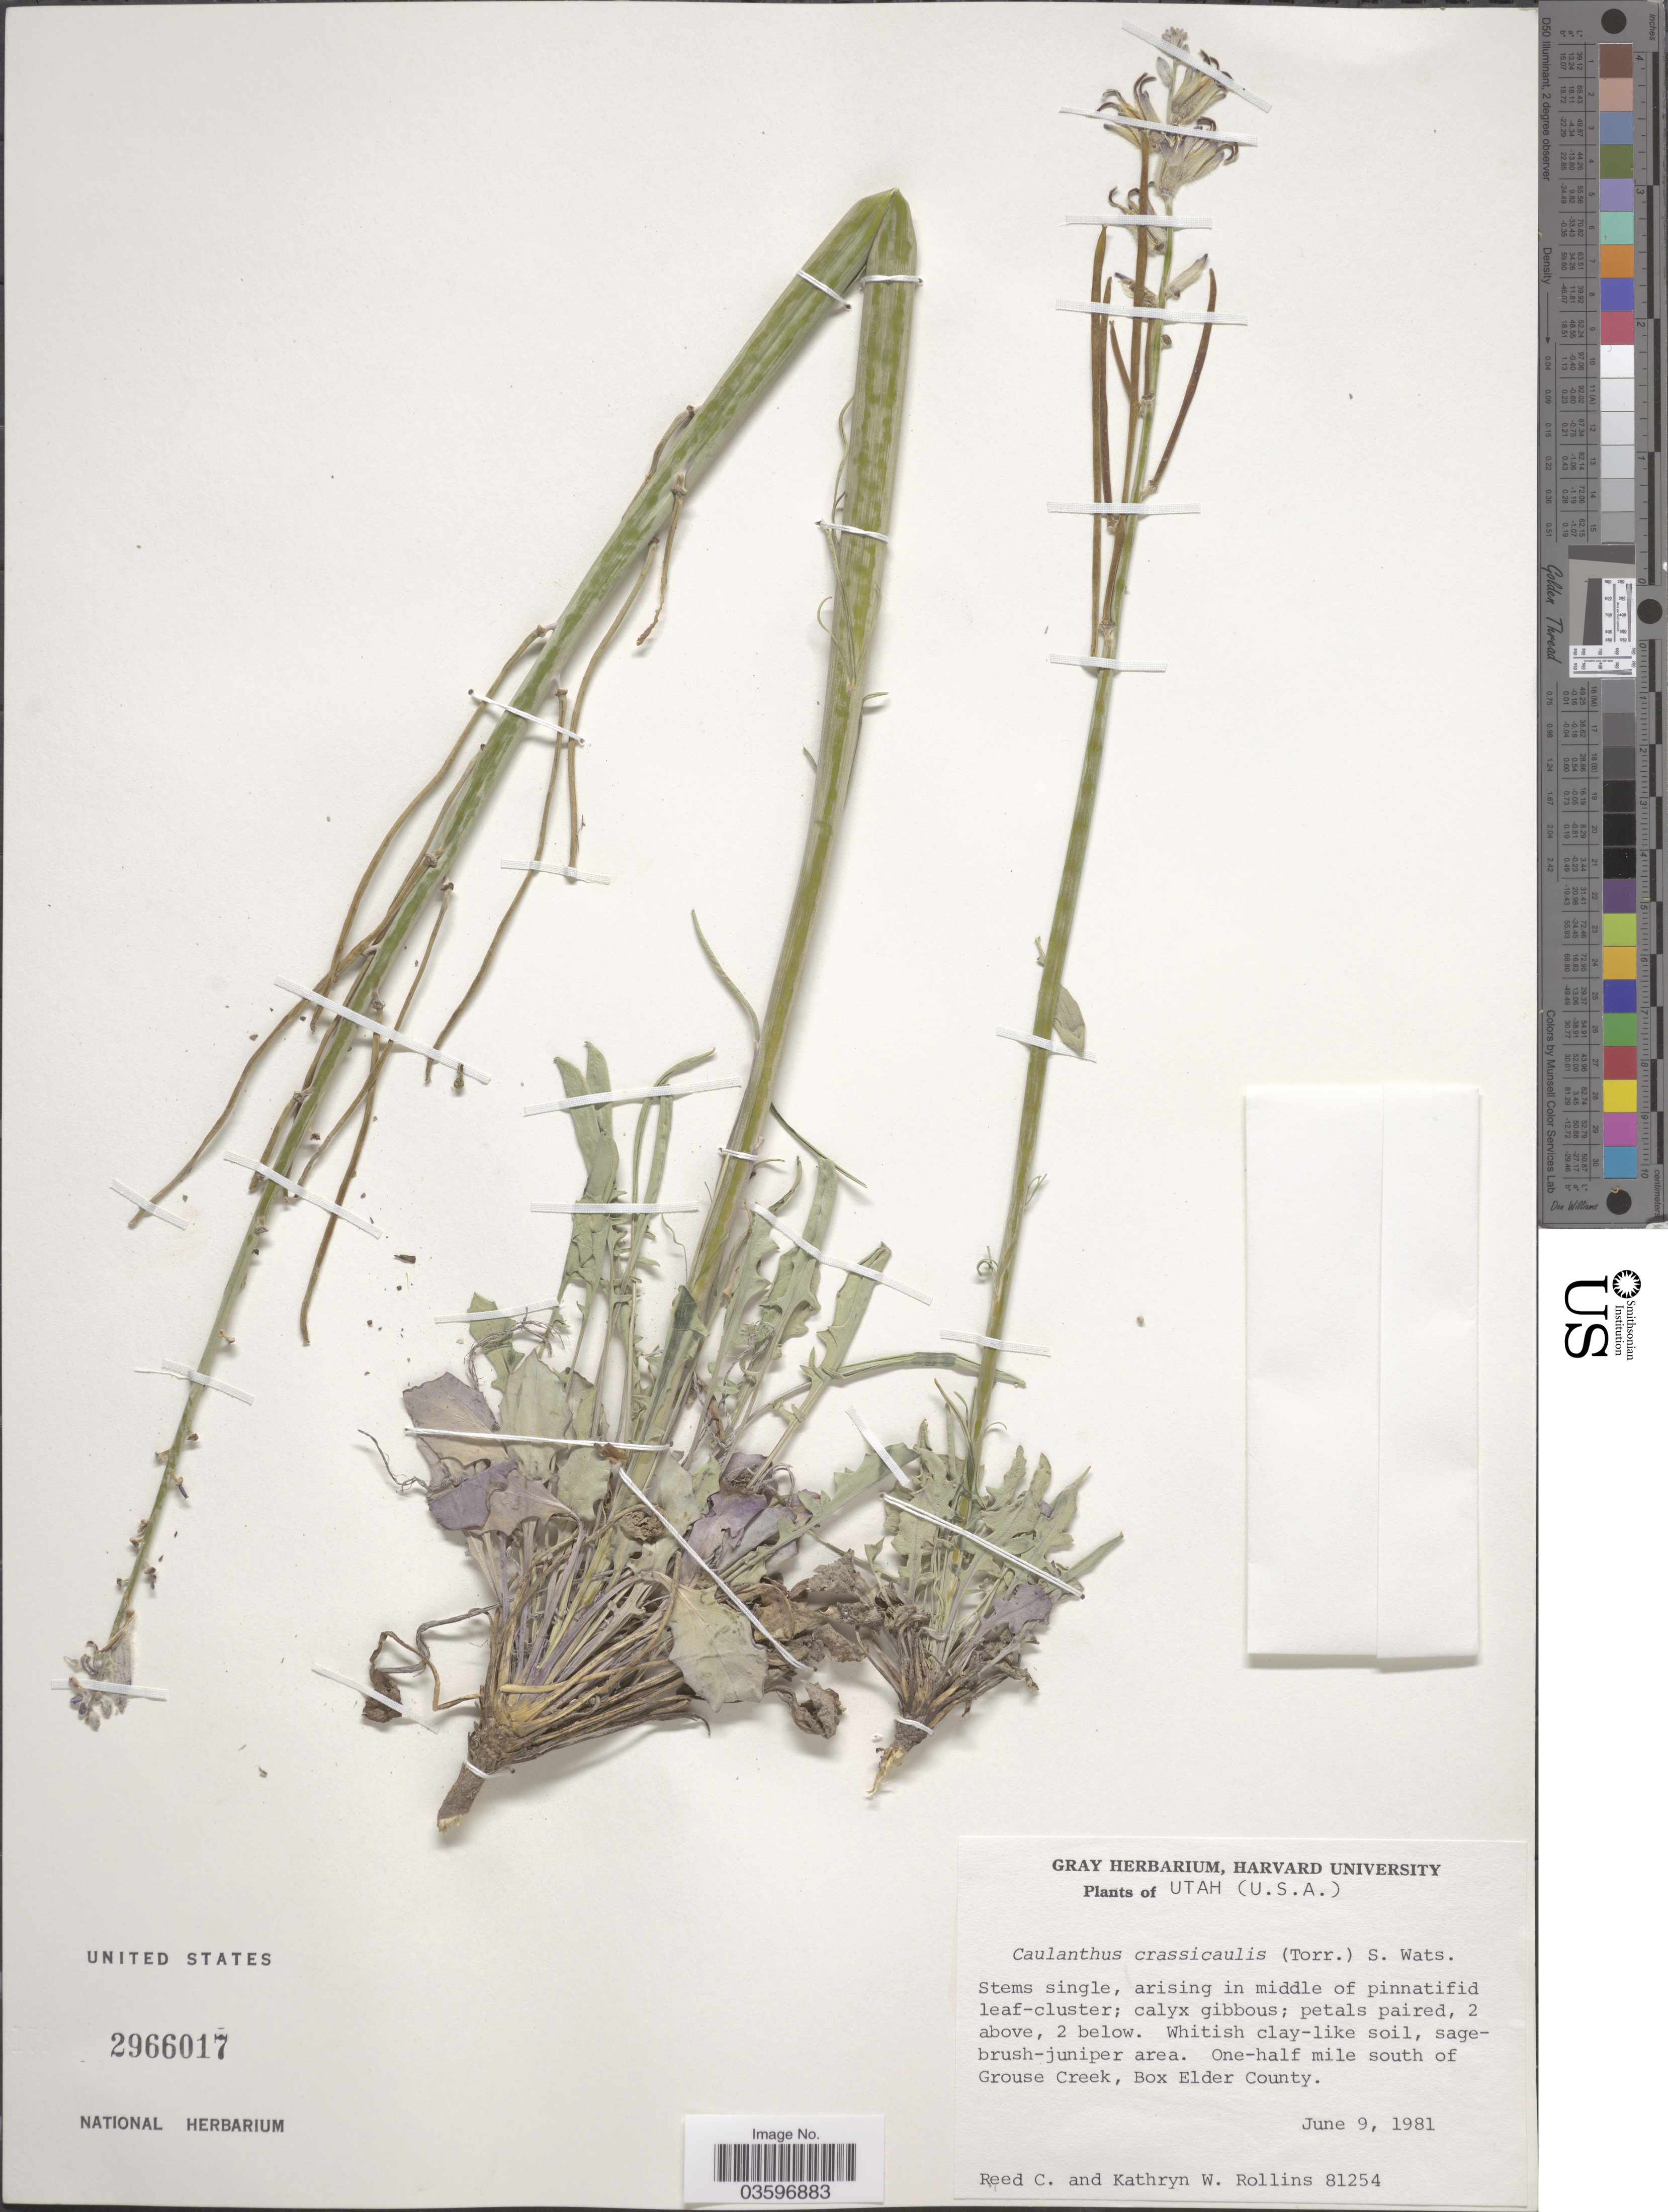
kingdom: Plantae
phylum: Tracheophyta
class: Magnoliopsida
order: Brassicales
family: Brassicaceae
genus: Caulanthus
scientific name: Caulanthus crassicaulis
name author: S. Watson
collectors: R. C. Rollins & K. W. Rollins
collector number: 81254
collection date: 1981-06-09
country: United States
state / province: Utah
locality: One-half mile south of Grouse Creek, Box Elder County.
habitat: whitish clay like soil, sagebrush-juniper area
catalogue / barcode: US 2966017